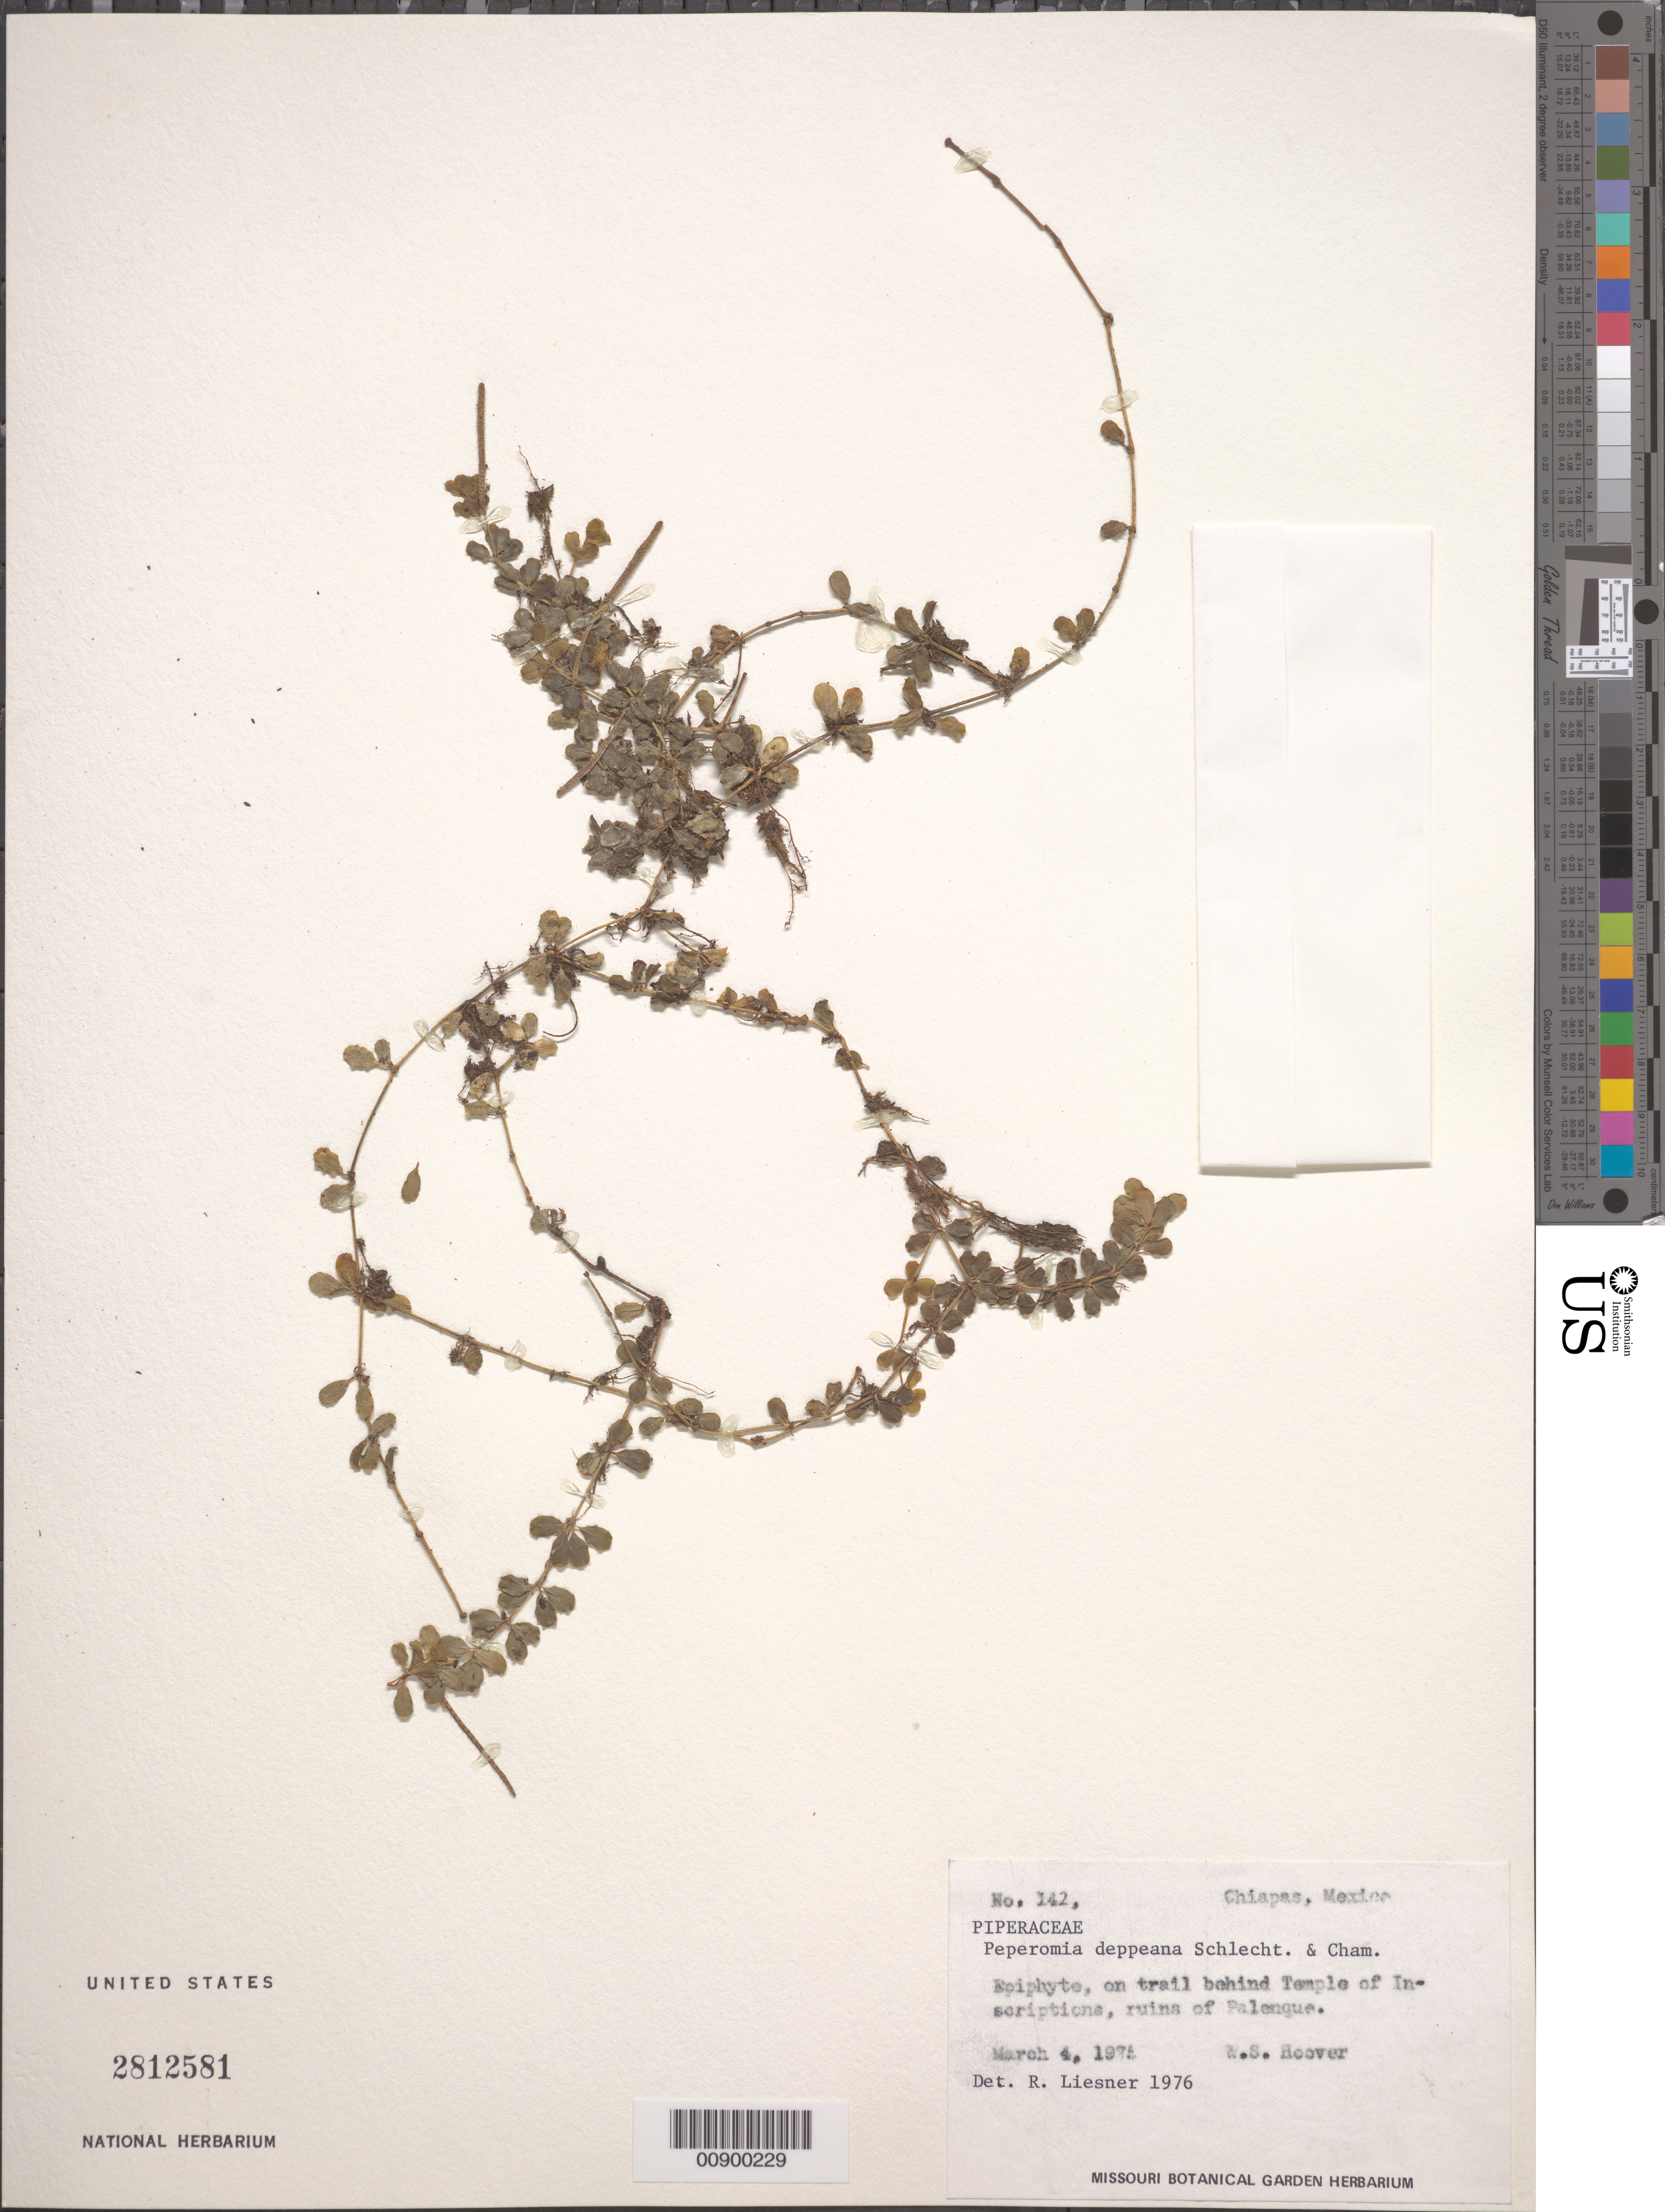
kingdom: Plantae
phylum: Tracheophyta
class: Magnoliopsida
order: Piperales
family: Piperaceae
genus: Peperomia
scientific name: Peperomia deppeana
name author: Schltdl. & Cham.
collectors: W. S. Hoover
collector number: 142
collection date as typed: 04 Mar 1975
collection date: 1975-03-04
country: Mexico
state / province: Chiapas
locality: On trail behind Temple of Inscriptions, ruins of Palenque. Chiapas.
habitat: On trail.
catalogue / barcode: US 2812581